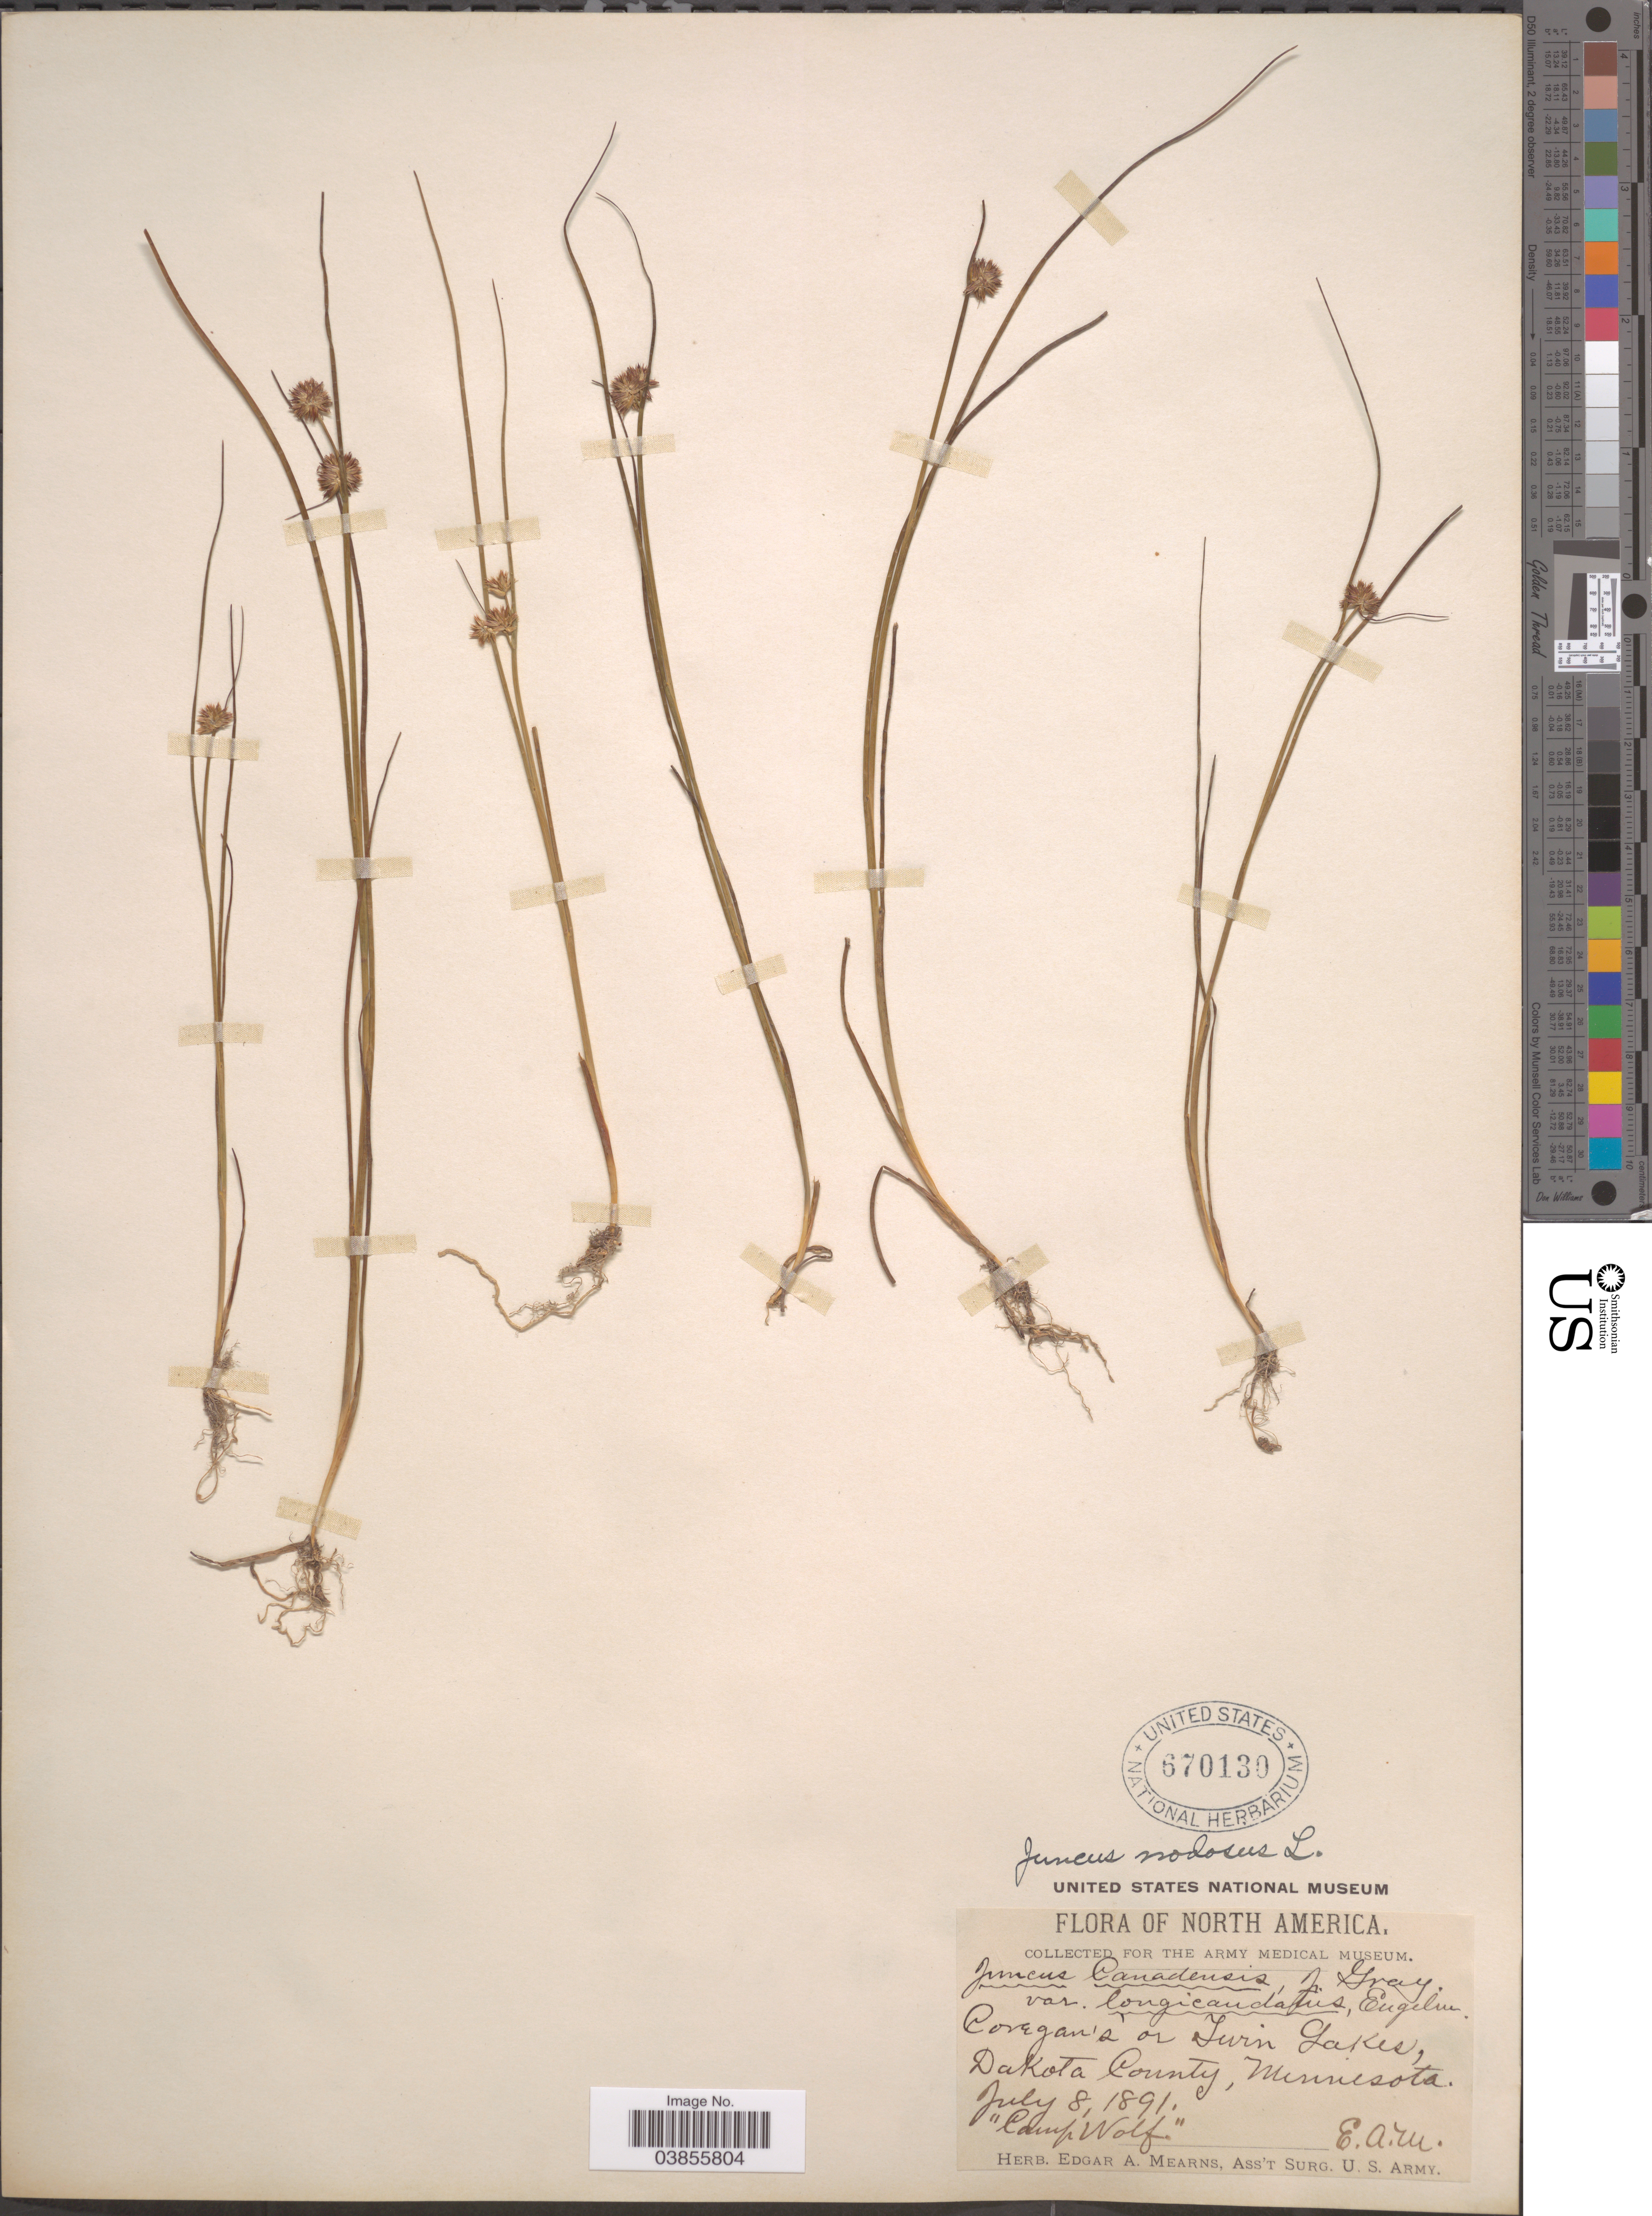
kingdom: Plantae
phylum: Tracheophyta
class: Liliopsida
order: Poales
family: Juncaceae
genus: Juncus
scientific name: Juncus nodosus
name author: L.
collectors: E. A. Mearns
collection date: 1891-07-08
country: United States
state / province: Minnesota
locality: Coregan's or Twin Lakes. Dakota County. Camp Wolf.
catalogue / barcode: US 670130